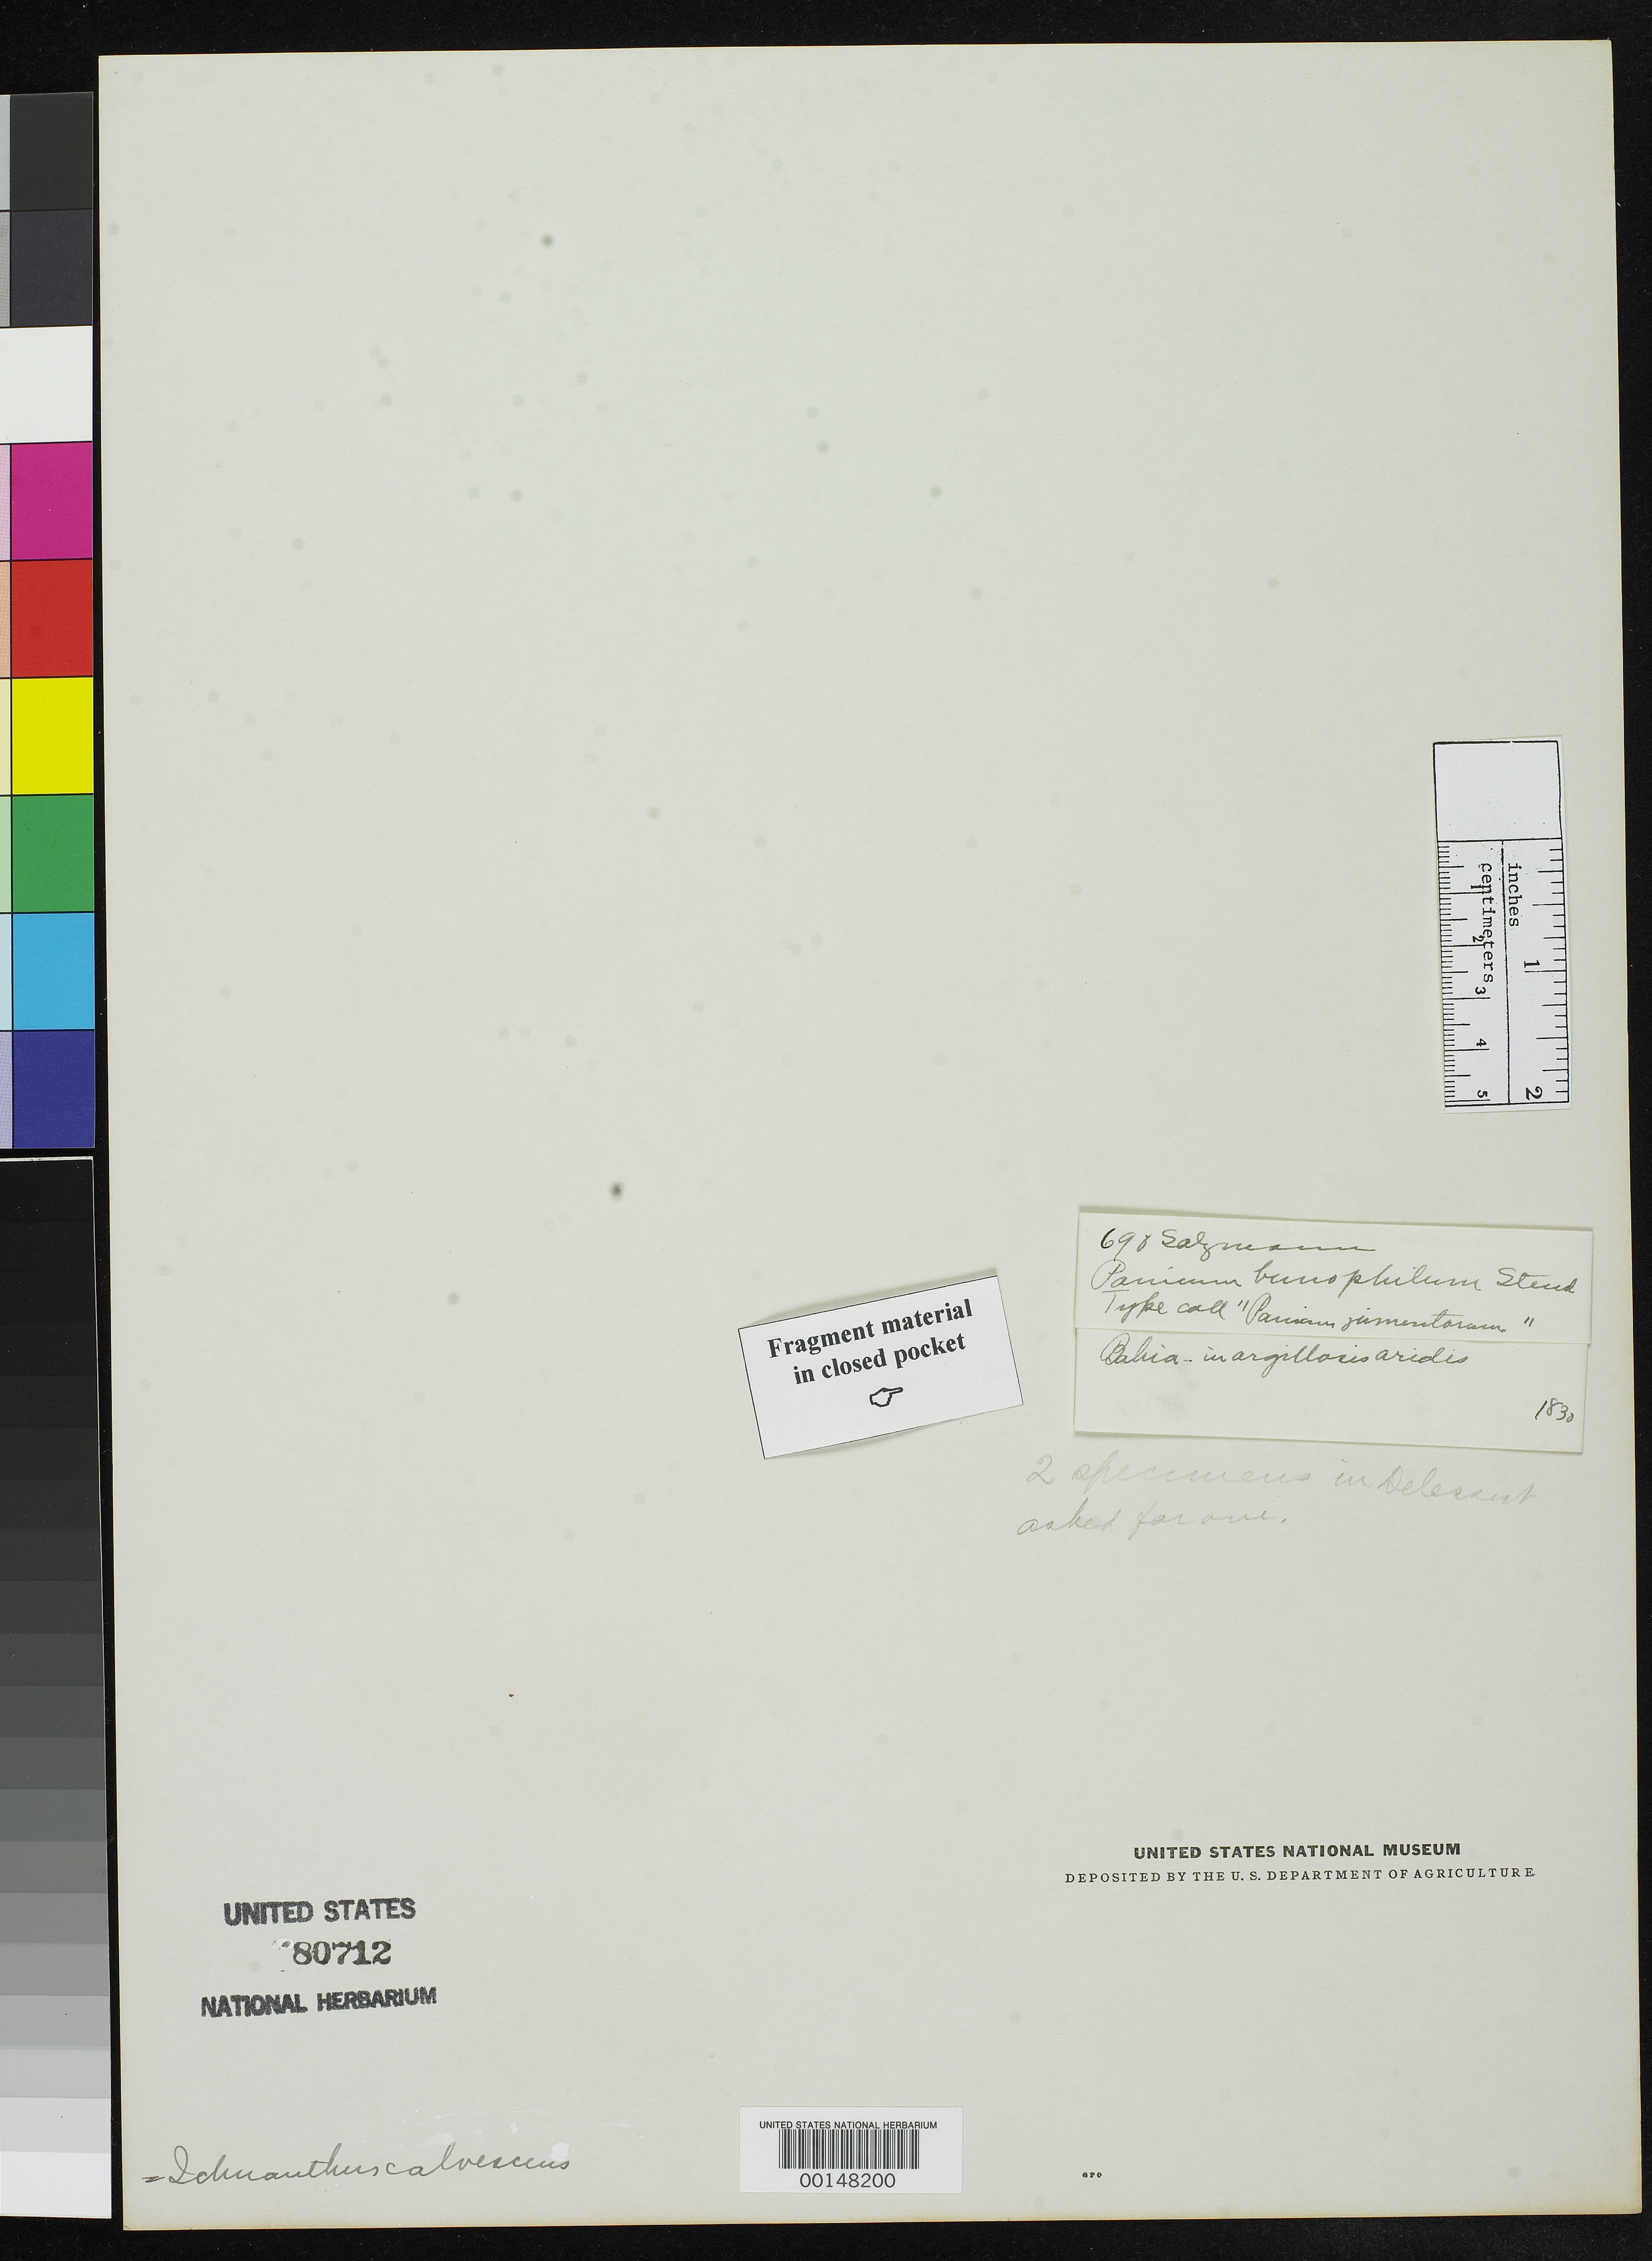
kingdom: Plantae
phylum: Tracheophyta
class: Liliopsida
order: Poales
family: Poaceae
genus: Panicum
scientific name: Panicum bunophilum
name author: Steud.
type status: Type Fragment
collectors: P. Salzmann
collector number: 690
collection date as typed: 1830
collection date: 1830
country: Brazil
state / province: Bahia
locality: North of Esplanda city on road to Jaquera.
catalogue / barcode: US 80712